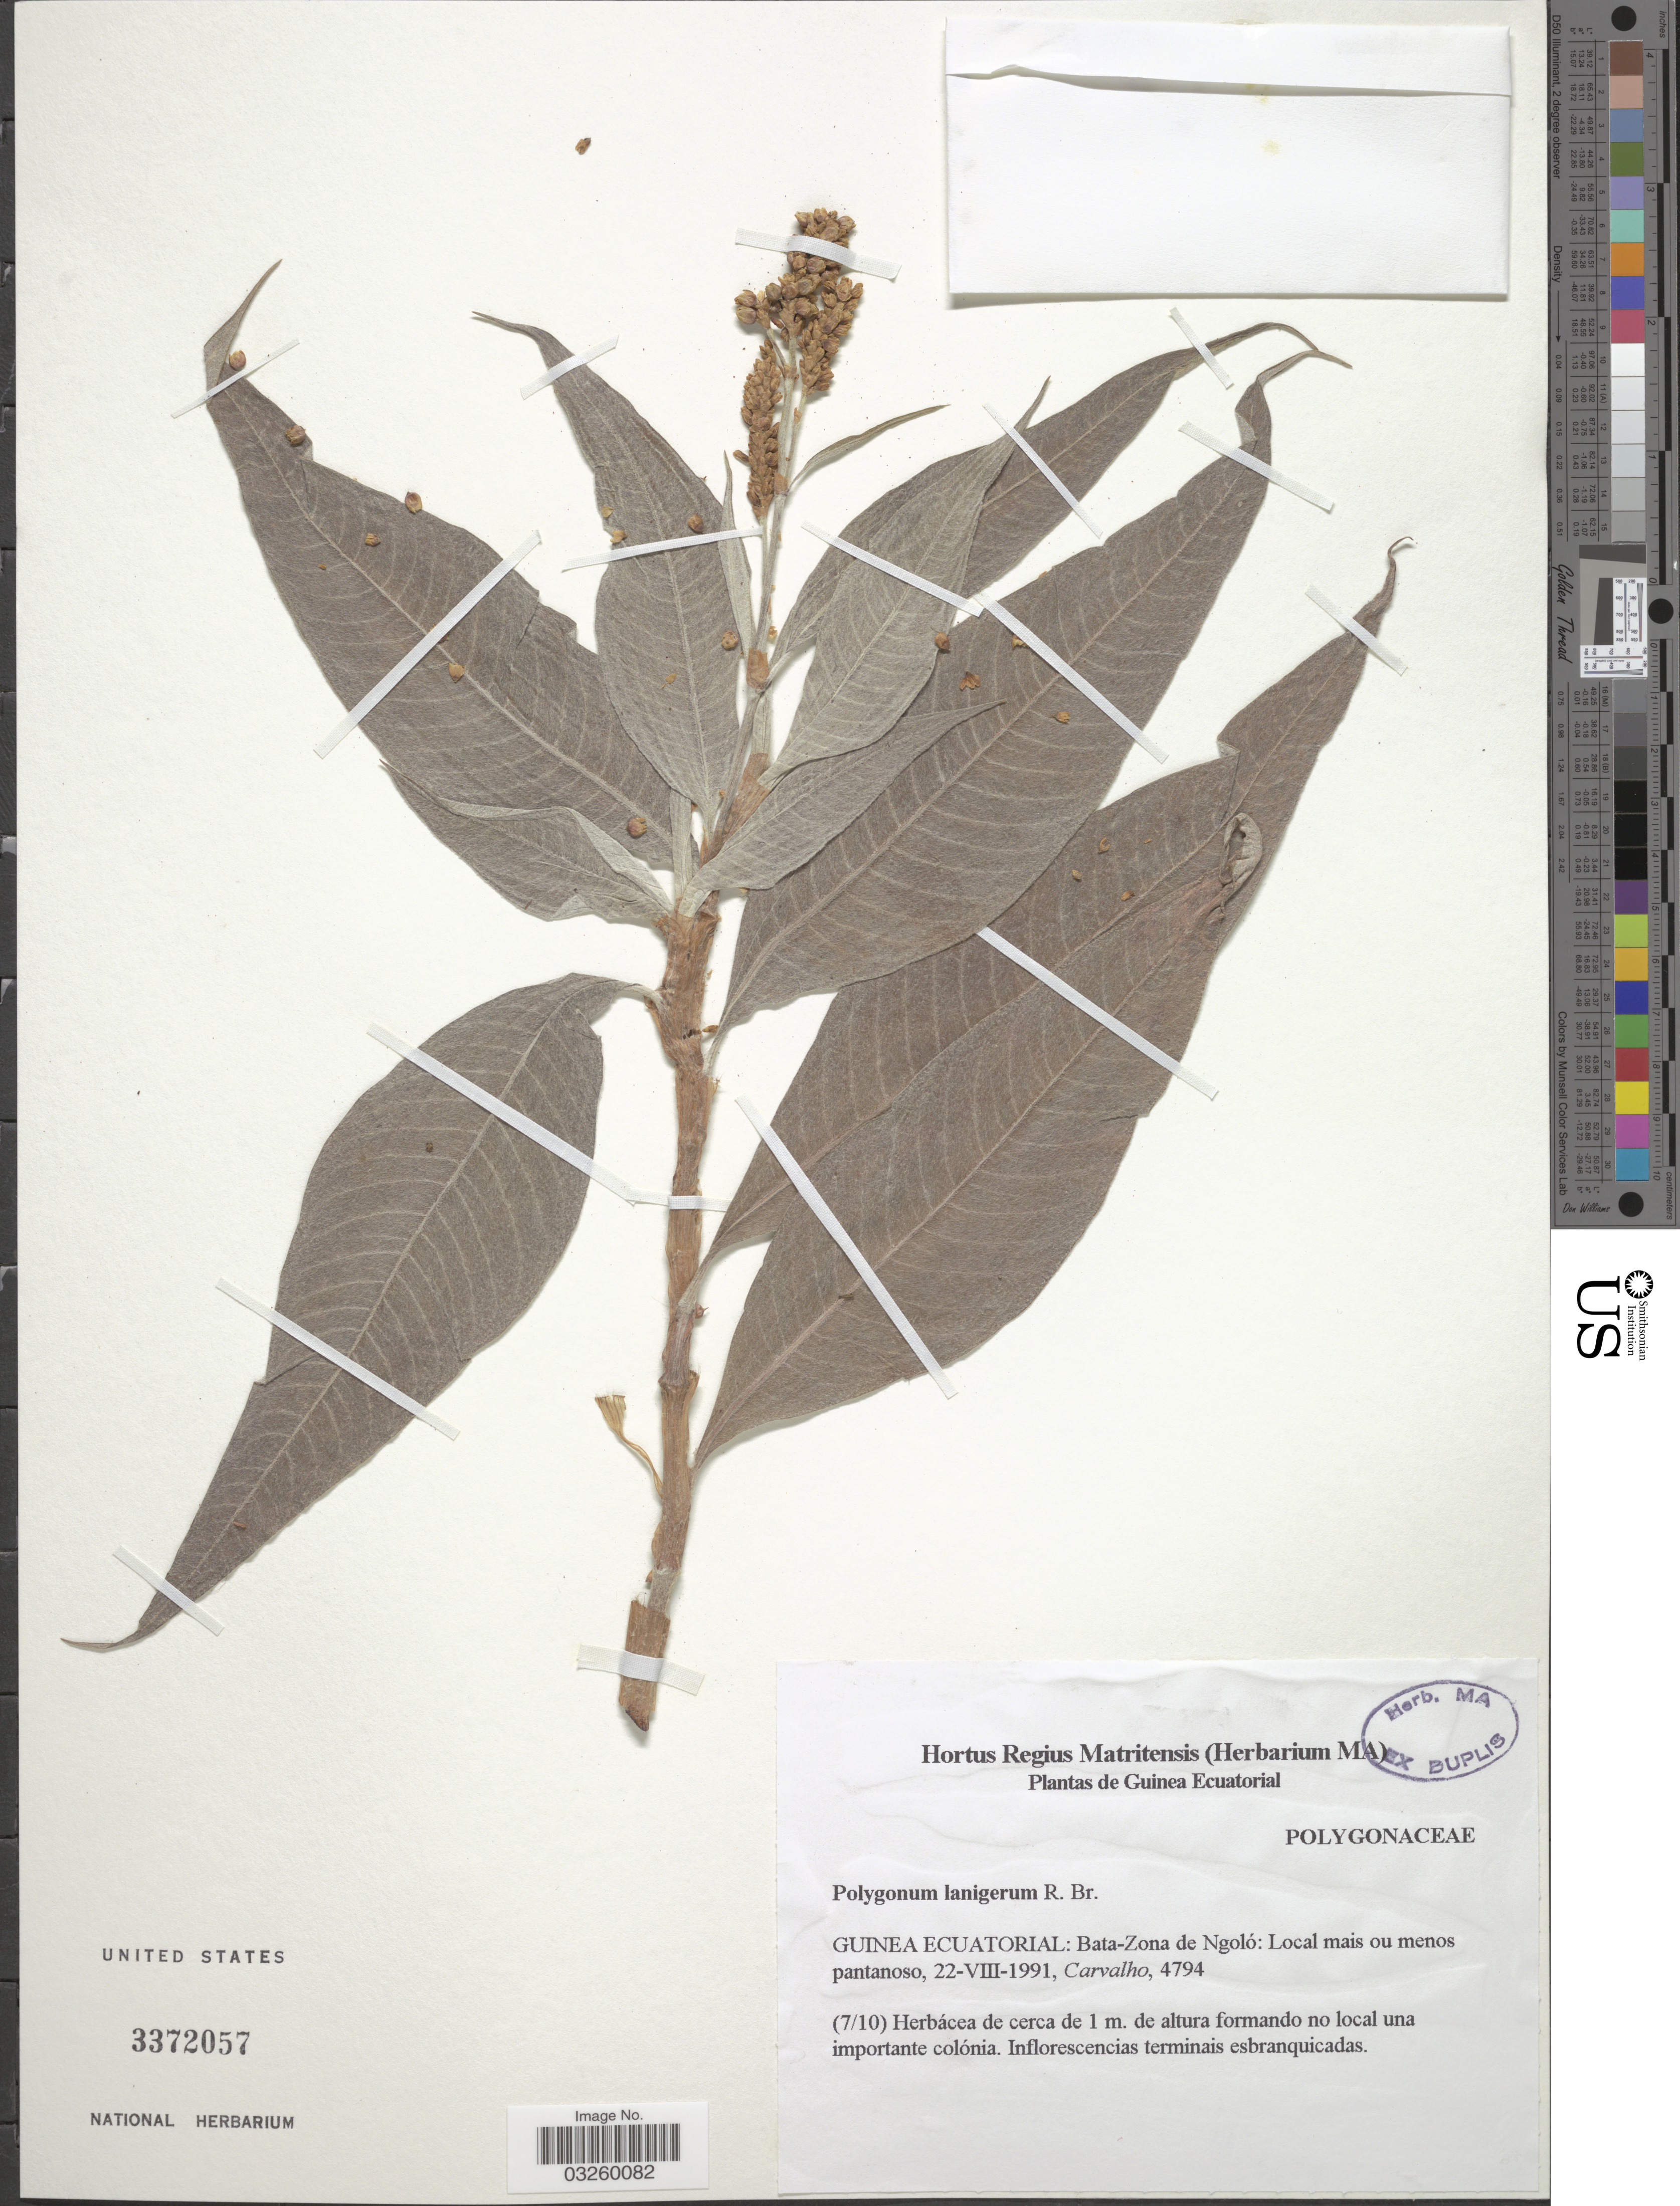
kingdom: Plantae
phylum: Tracheophyta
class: Magnoliopsida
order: Caryophyllales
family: Polygonaceae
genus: Polygonum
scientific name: Polygonum lanigerum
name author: R. Br.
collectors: Carvalho, --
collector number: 4794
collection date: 1991-08-22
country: Equatorial Guinea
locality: Guinea Ecuatorial: Bata-Zona de Ngoló: Local mais ou menos pantanoso.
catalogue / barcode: US 3372057